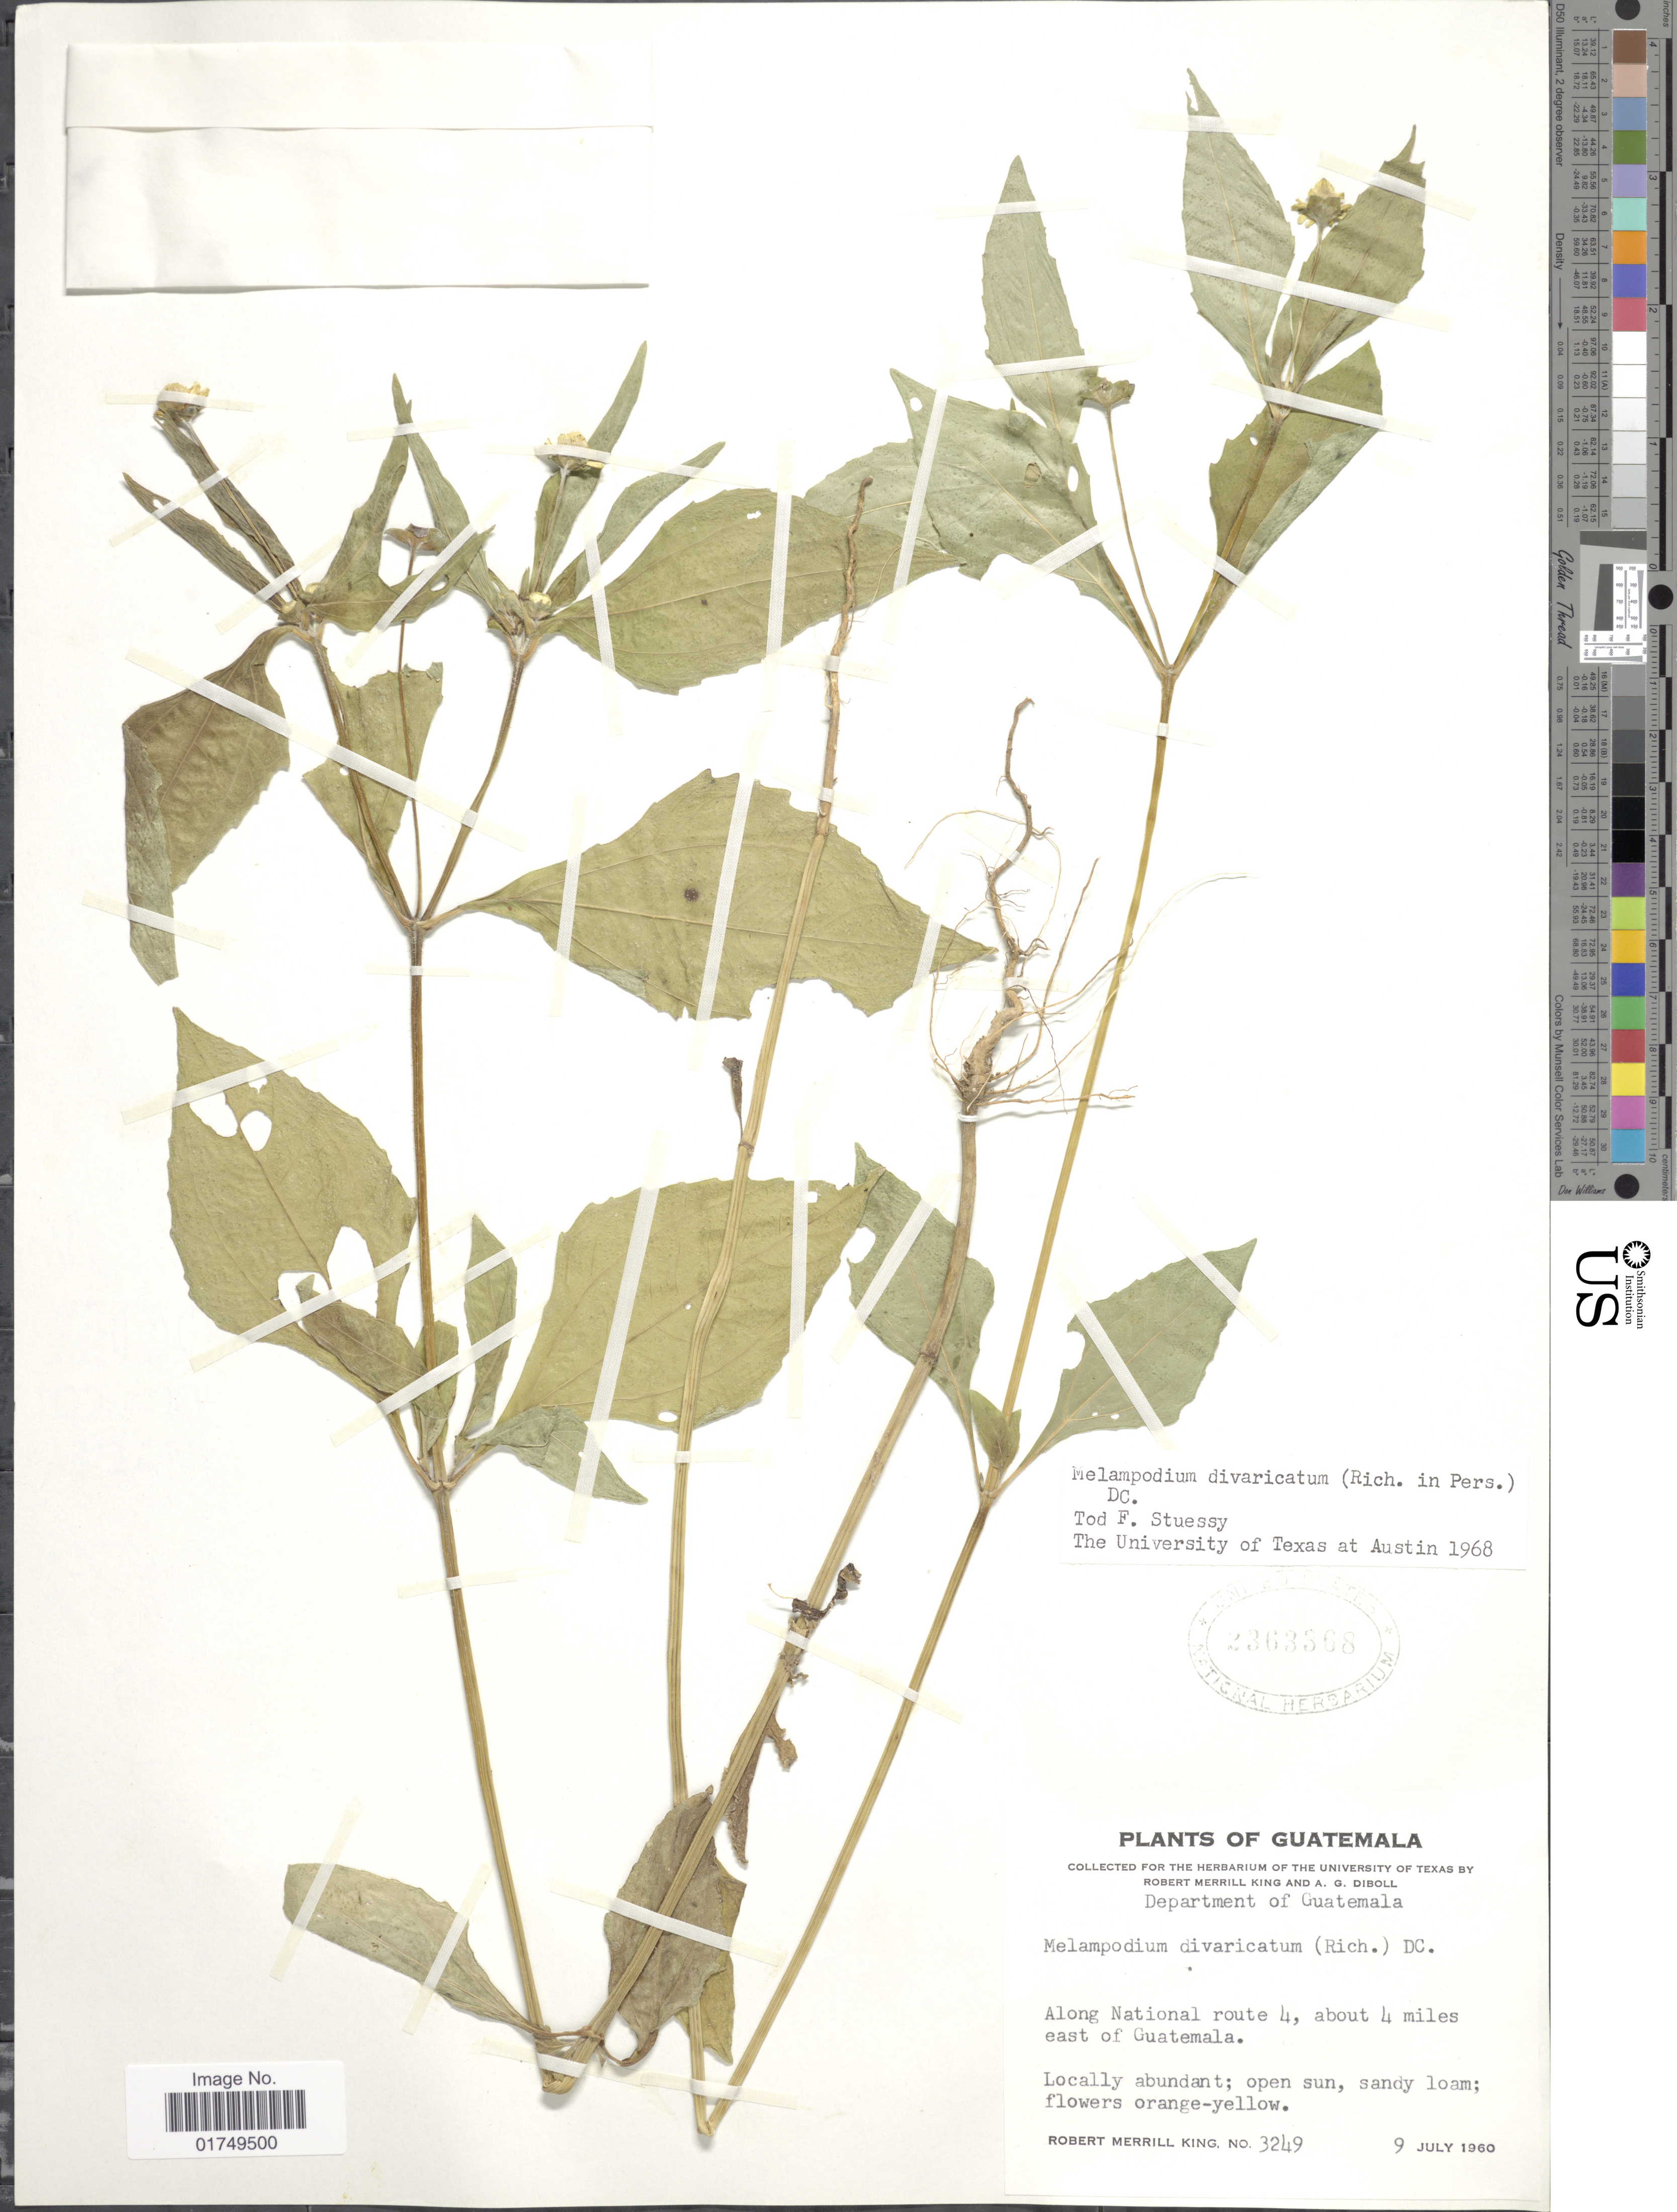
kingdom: Plantae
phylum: Tracheophyta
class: Magnoliopsida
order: Asterales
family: Asteraceae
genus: Melampodium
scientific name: Melampodium divaricatum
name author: (Rich.) DC.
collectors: R. M. King & A. Diboll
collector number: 3249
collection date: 1960-07-09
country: Guatemala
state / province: Guatemala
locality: Department of Guatamala, Along National route 4, about 4 miles east of Guatemala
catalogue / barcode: US 2363368